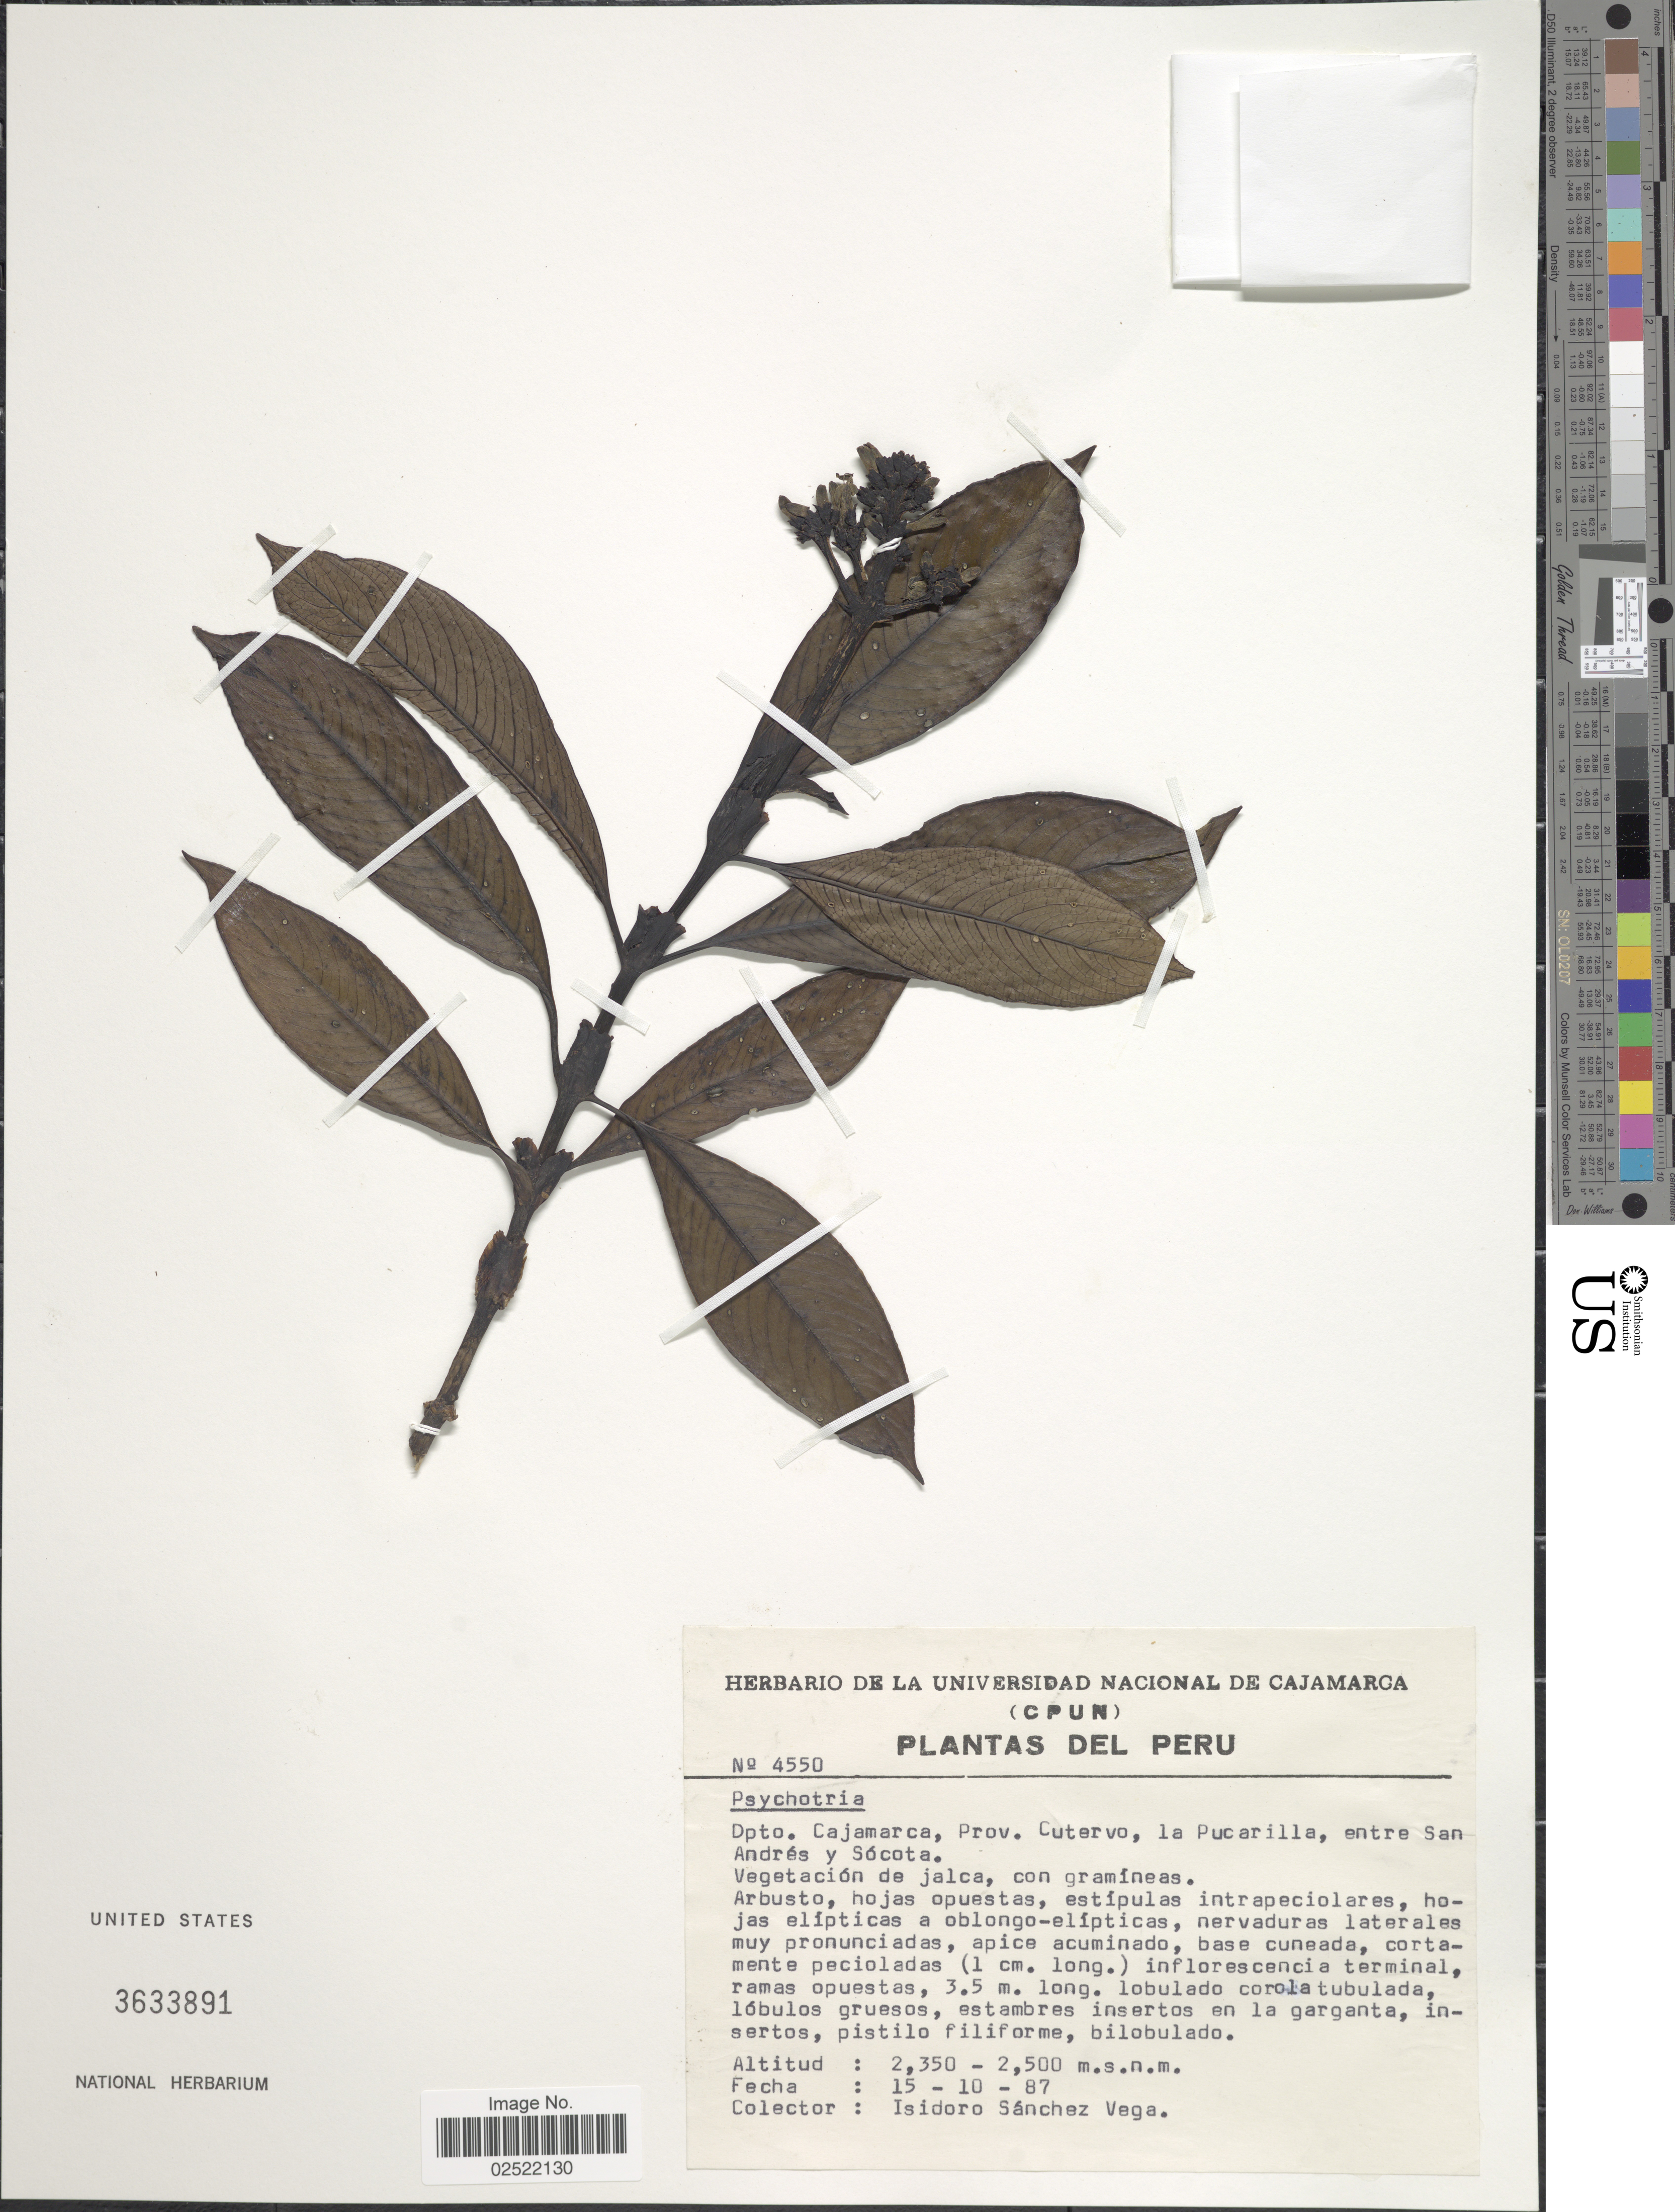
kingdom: Plantae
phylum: Tracheophyta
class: Magnoliopsida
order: Gentianales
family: Rubiaceae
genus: Psychotria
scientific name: Psychotria sp.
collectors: I. M. Sánchez Vega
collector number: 4550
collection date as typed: Transcribed d/m/y: 15/10/87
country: Peru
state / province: Cajamarca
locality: Dpto. Cajamarca, Prov. Cutervo, la Pucarilla, entre San Andres y Socota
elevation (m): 2350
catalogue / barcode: US 3633891